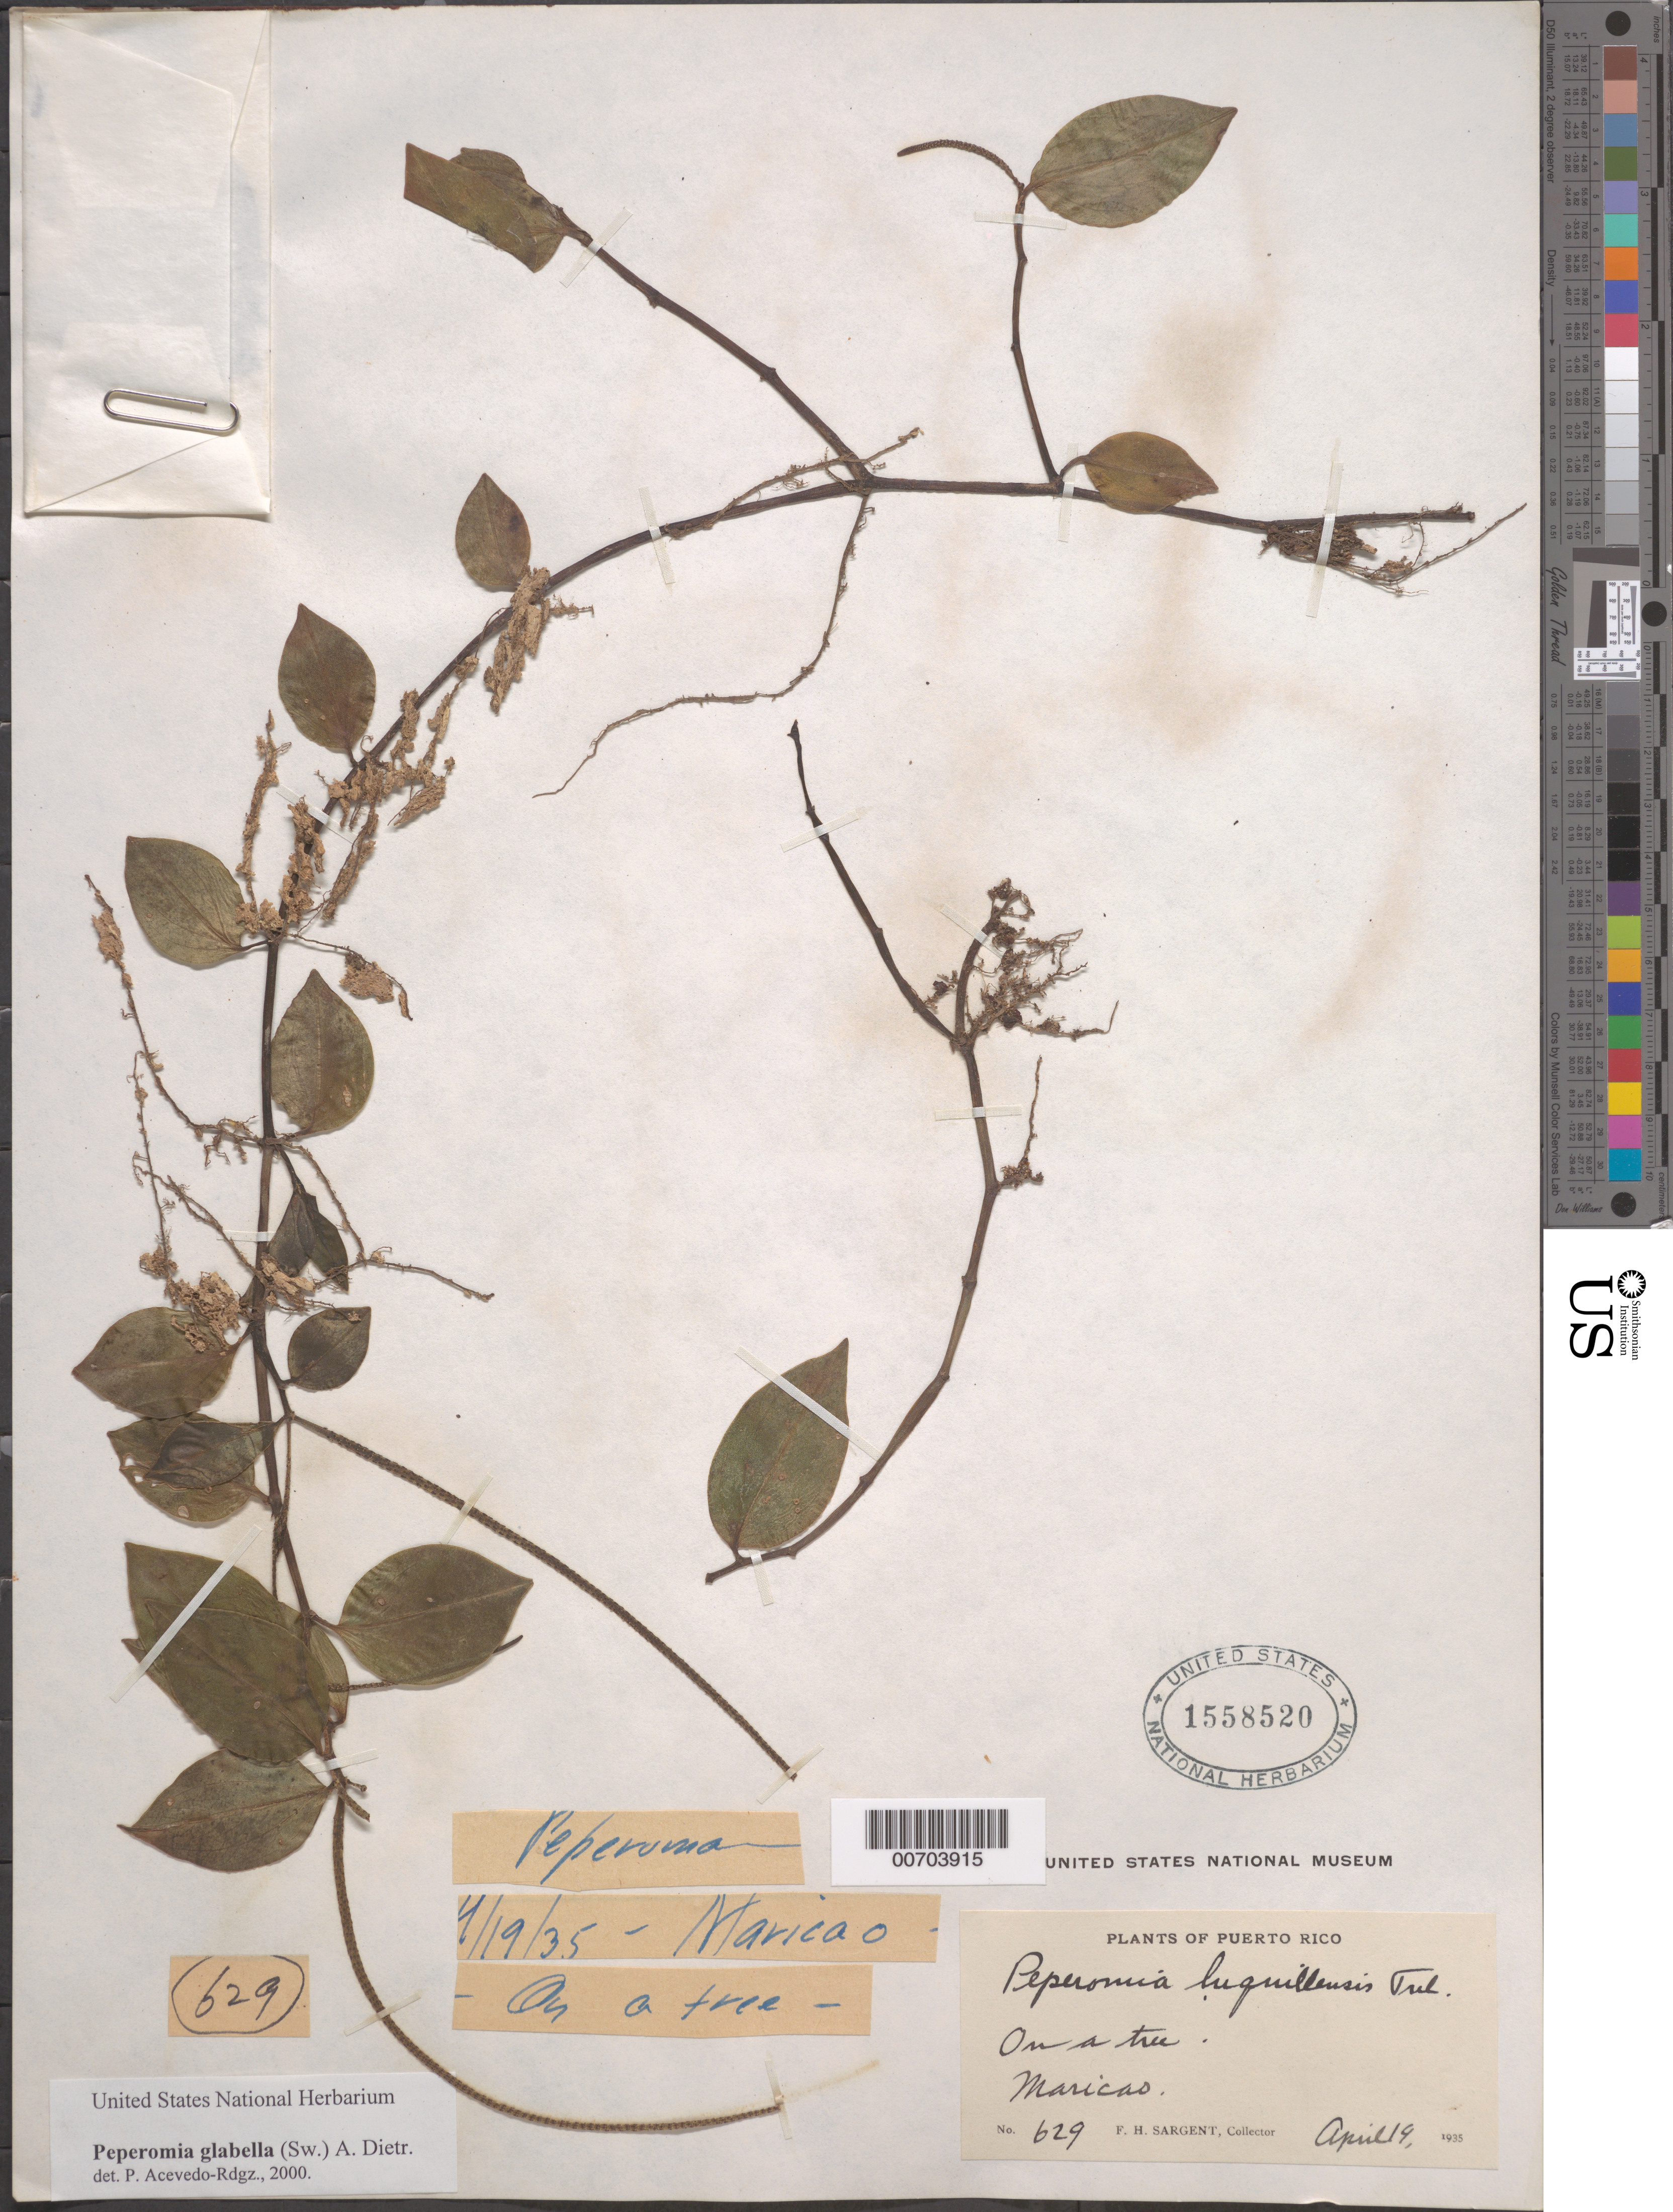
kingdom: Plantae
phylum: Tracheophyta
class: Magnoliopsida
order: Piperales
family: Piperaceae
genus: Peperomia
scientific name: Peperomia glabella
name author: (Sw.) A. Dietr.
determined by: Acevedo-Rodríguez, P., (BOT), Smithsonian Institution - National Museum of Natural History (UNITED STATES)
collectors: F. H. Sargent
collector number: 629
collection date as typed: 19 Apr 1935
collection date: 1935-04-19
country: Puerto Rico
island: Greater Antilles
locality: Maricao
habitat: on a tree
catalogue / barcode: US 1558520